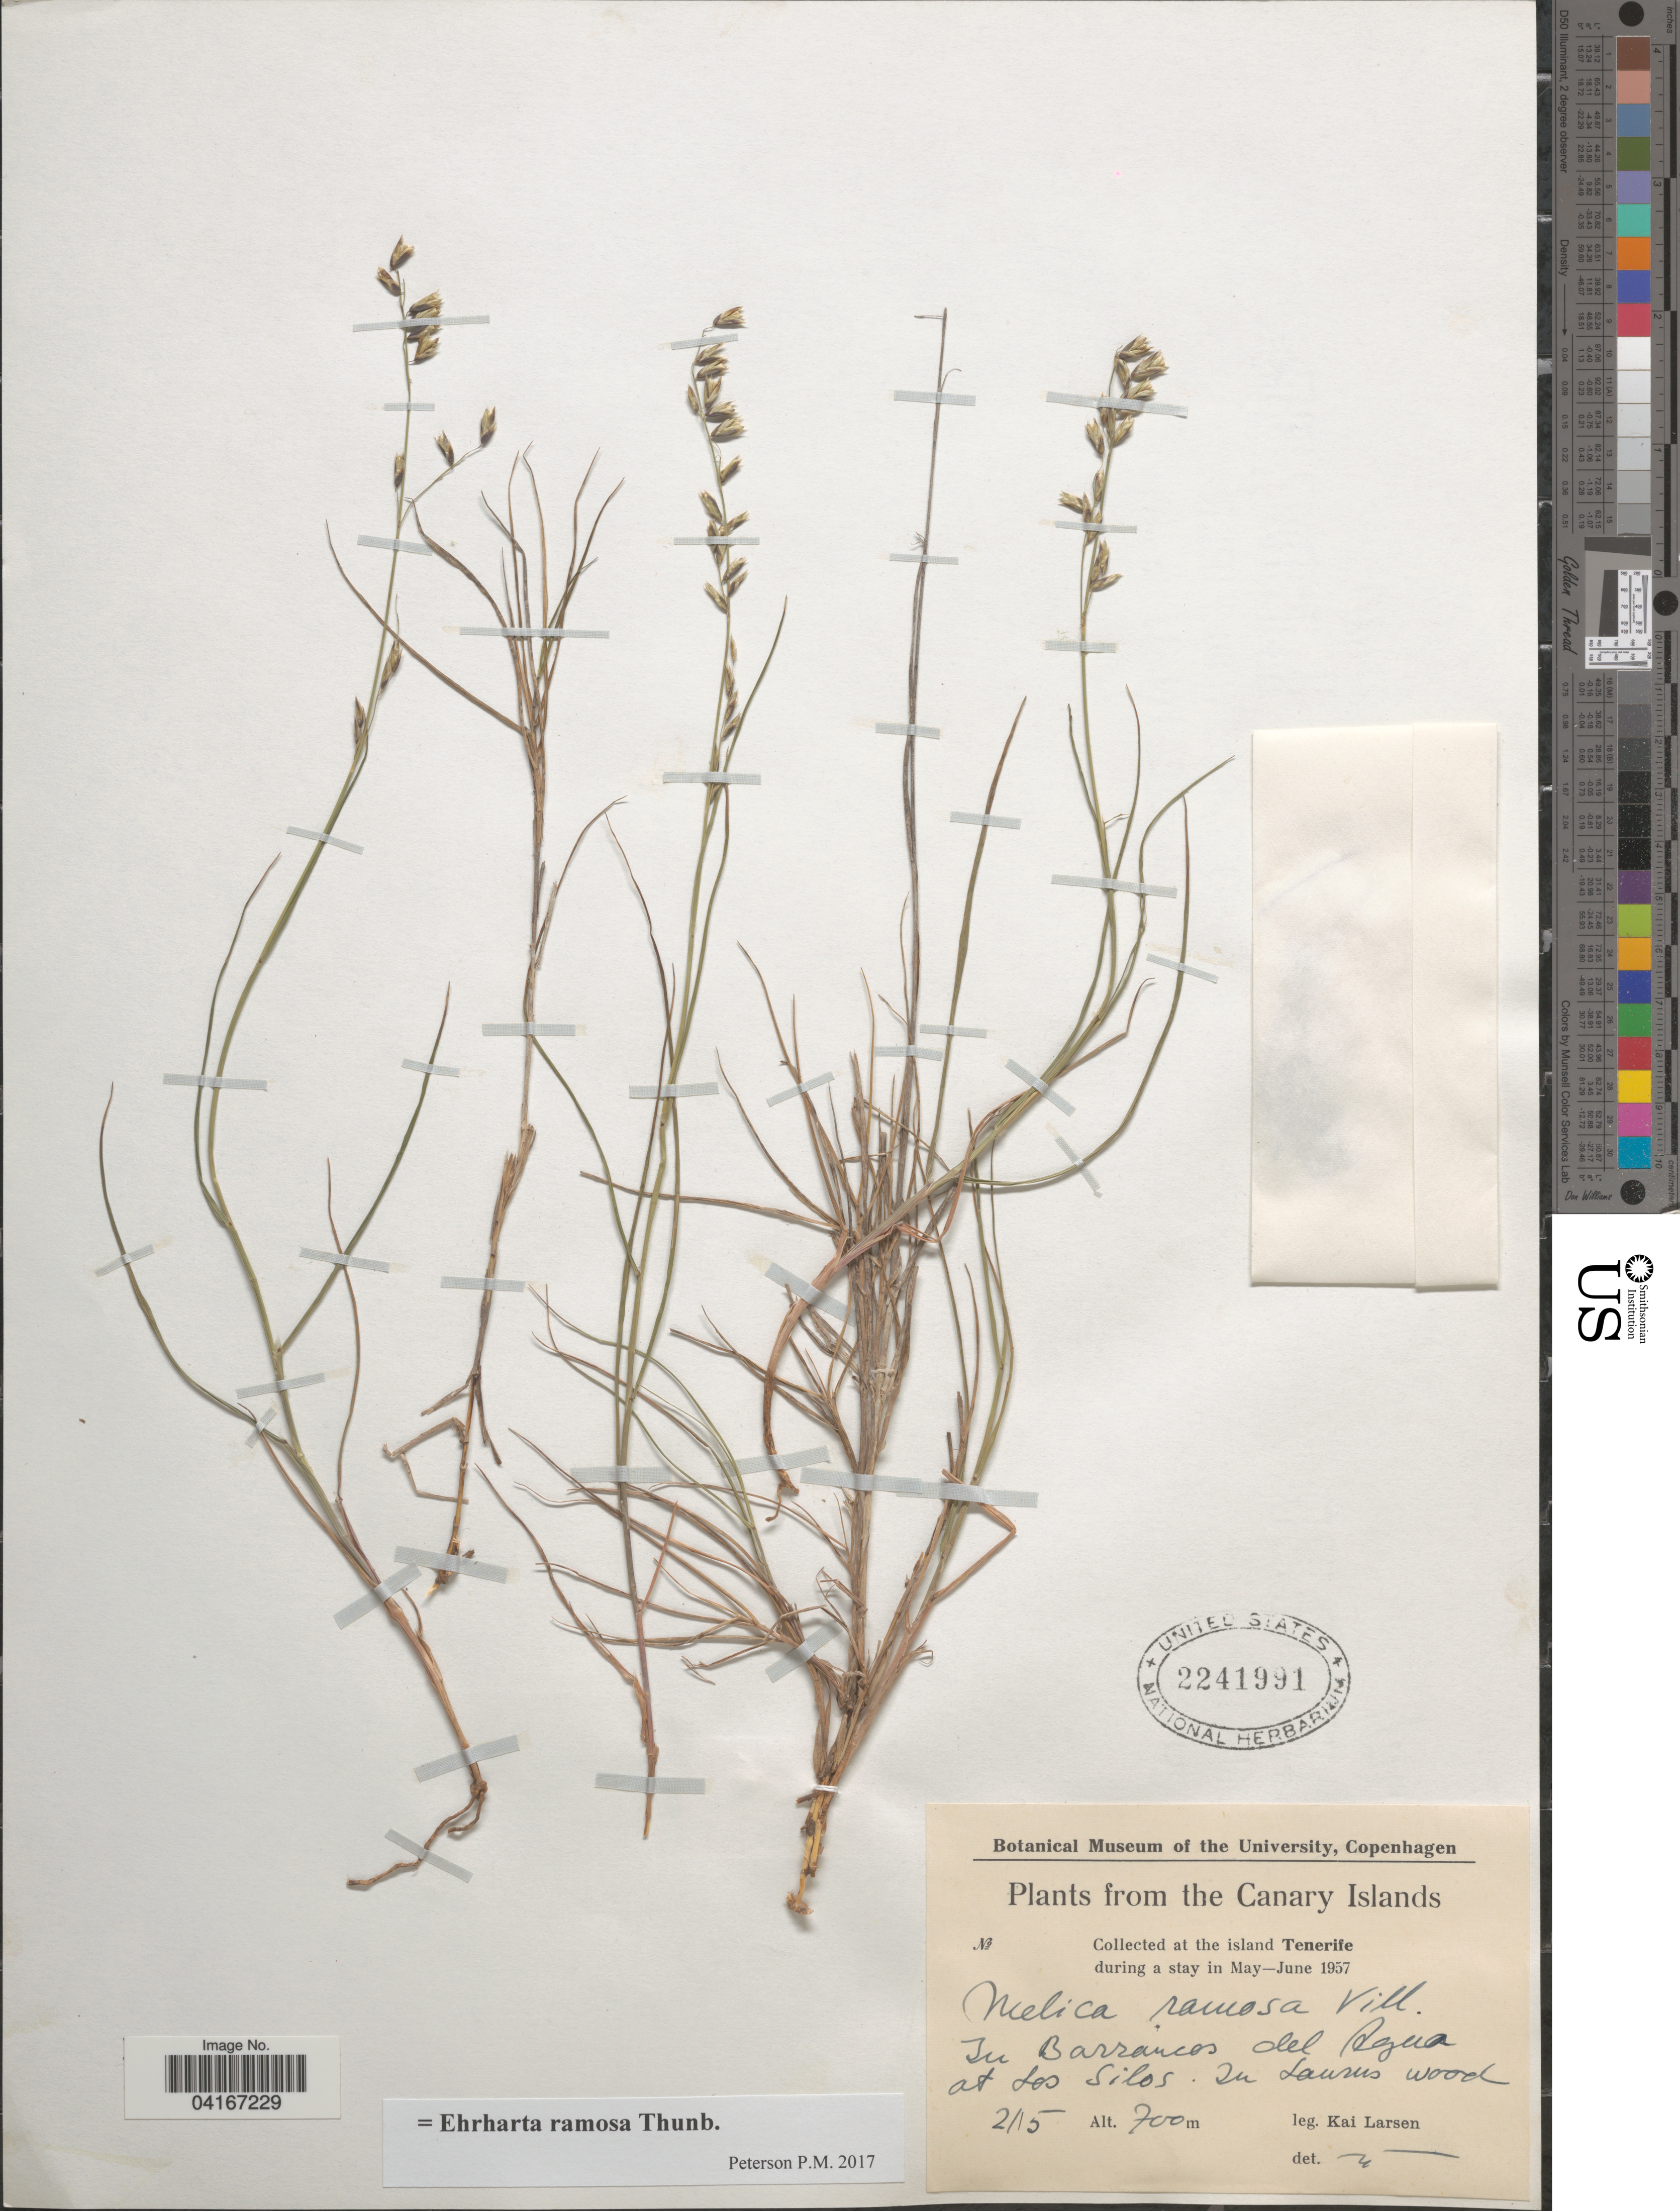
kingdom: Plantae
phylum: Tracheophyta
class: Liliopsida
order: Poales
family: Poaceae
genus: Ehrharta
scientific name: Ehrharta ramosa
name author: Willd. ex Nees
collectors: K. Larsen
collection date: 1957-05-02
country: Spain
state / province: Canarias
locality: The Canary Islands. The Island Tenerife. In Barrancos del Agua at Los Silos.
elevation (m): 700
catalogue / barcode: US 2241991